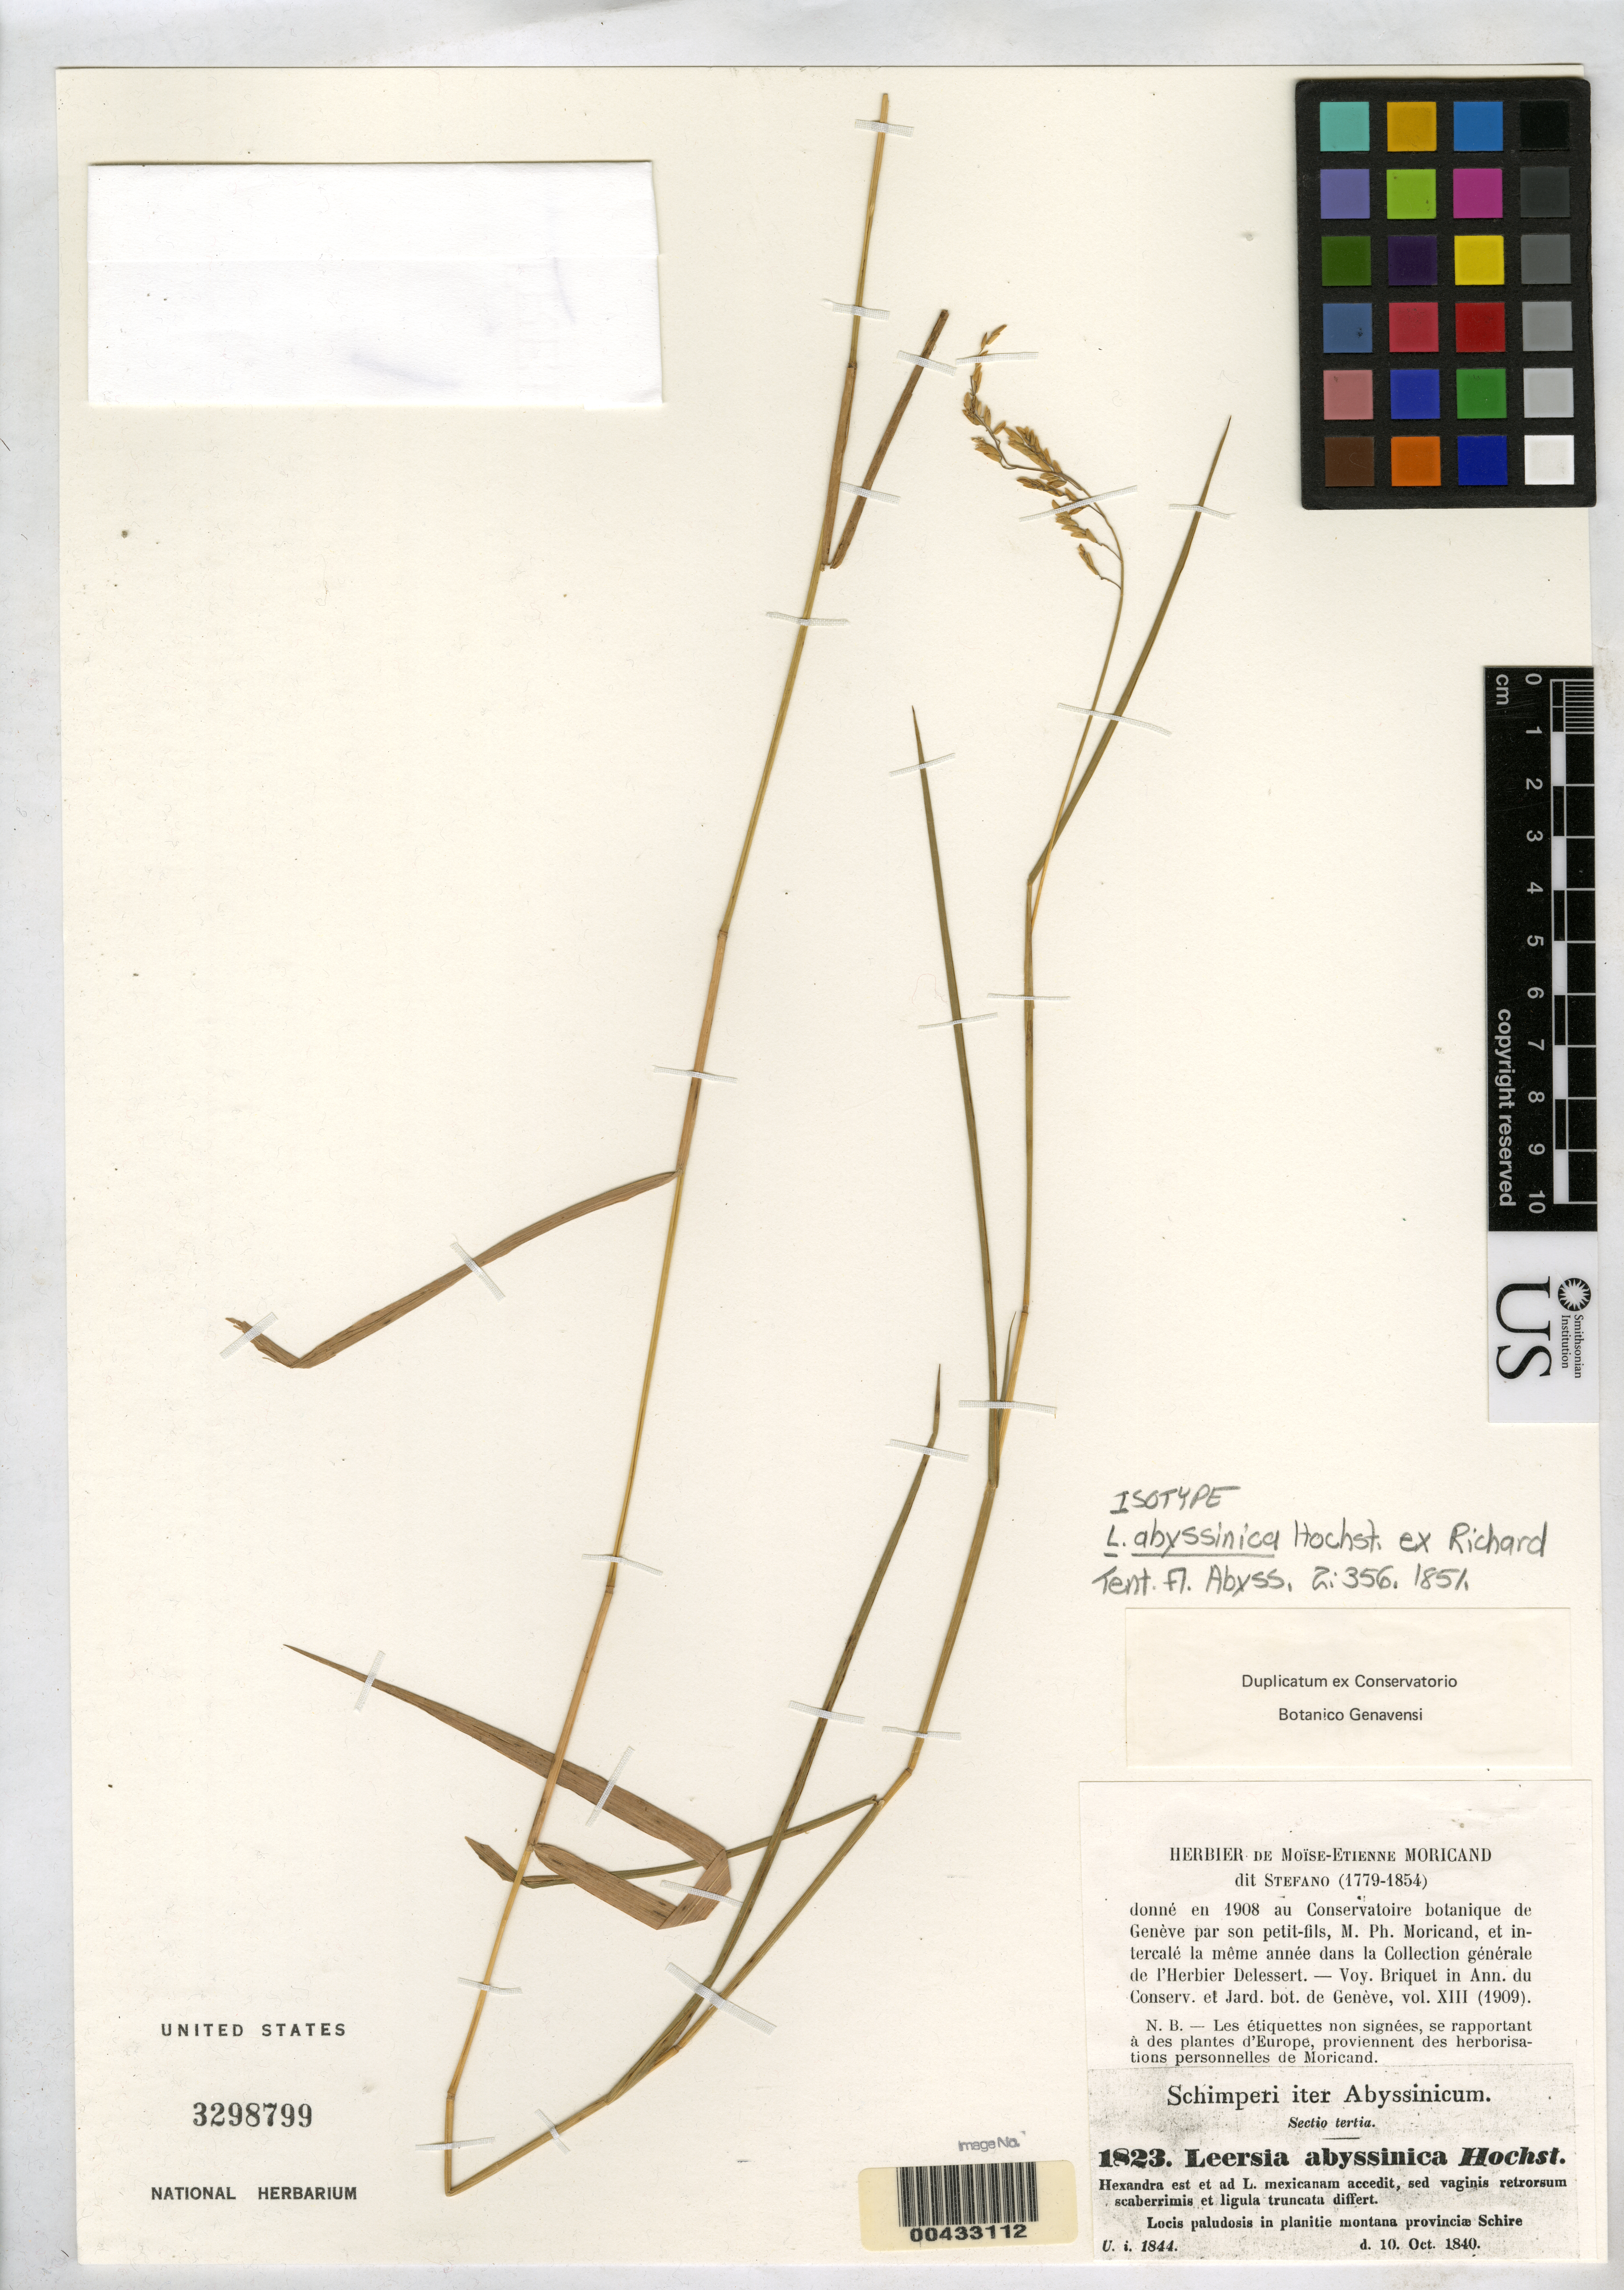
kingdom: Plantae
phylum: Tracheophyta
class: Liliopsida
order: Poales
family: Poaceae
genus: Leersia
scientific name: Leersia abyssinica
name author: Hochst. ex A. Rich.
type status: Isotype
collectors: W. Schimper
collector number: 1823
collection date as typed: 10 Oct 1840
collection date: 1840-10-10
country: Ethiopia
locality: Locis paludosis in planitie montana Provincia Schire. [Marshy place in plain in mountainous regions of the province of Schire?]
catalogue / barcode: US 3298799